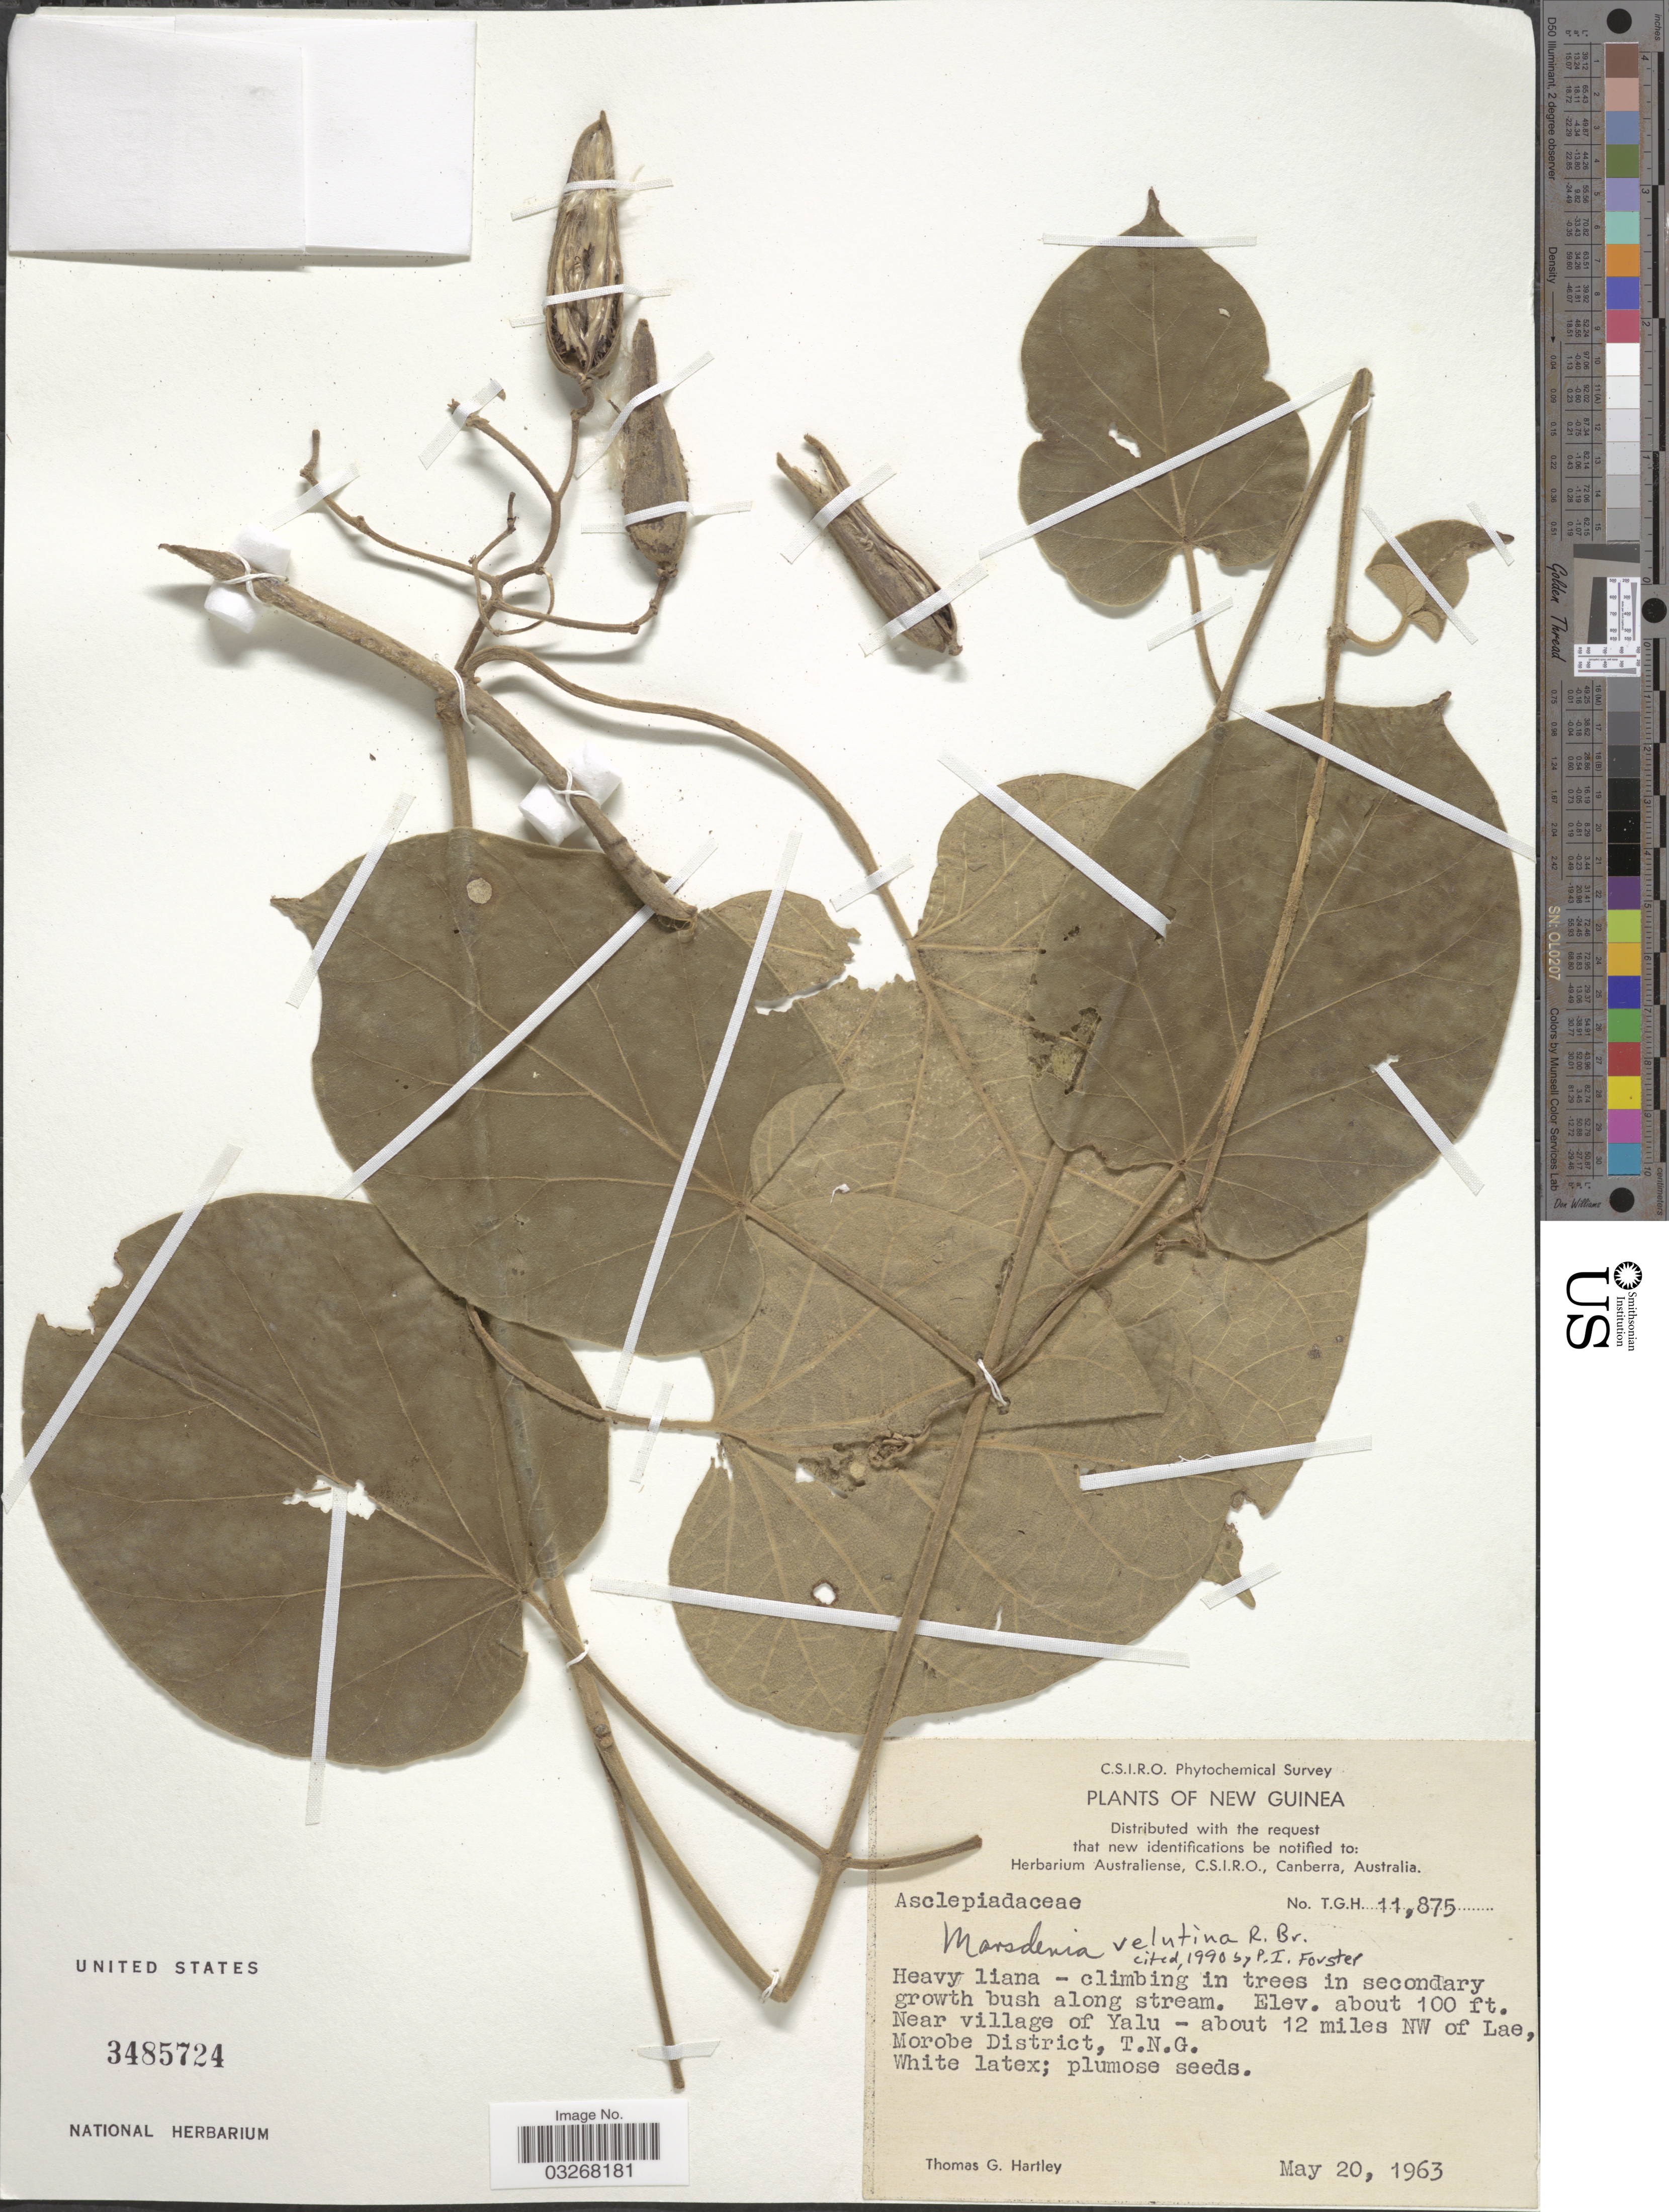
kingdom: Plantae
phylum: Tracheophyta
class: Magnoliopsida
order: Gentianales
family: Apocynaceae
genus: Marsdenia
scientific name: Marsdenia velutina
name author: R. Br.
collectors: T. G. Hartley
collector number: T.G.H. 11875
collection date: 1963-05-20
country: Papua New Guinea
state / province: Morobe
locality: New Guinea, Near village of Yalu - about 12 miles NW of Lae, Morobe District, T.N.G.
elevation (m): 30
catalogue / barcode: US 3485724